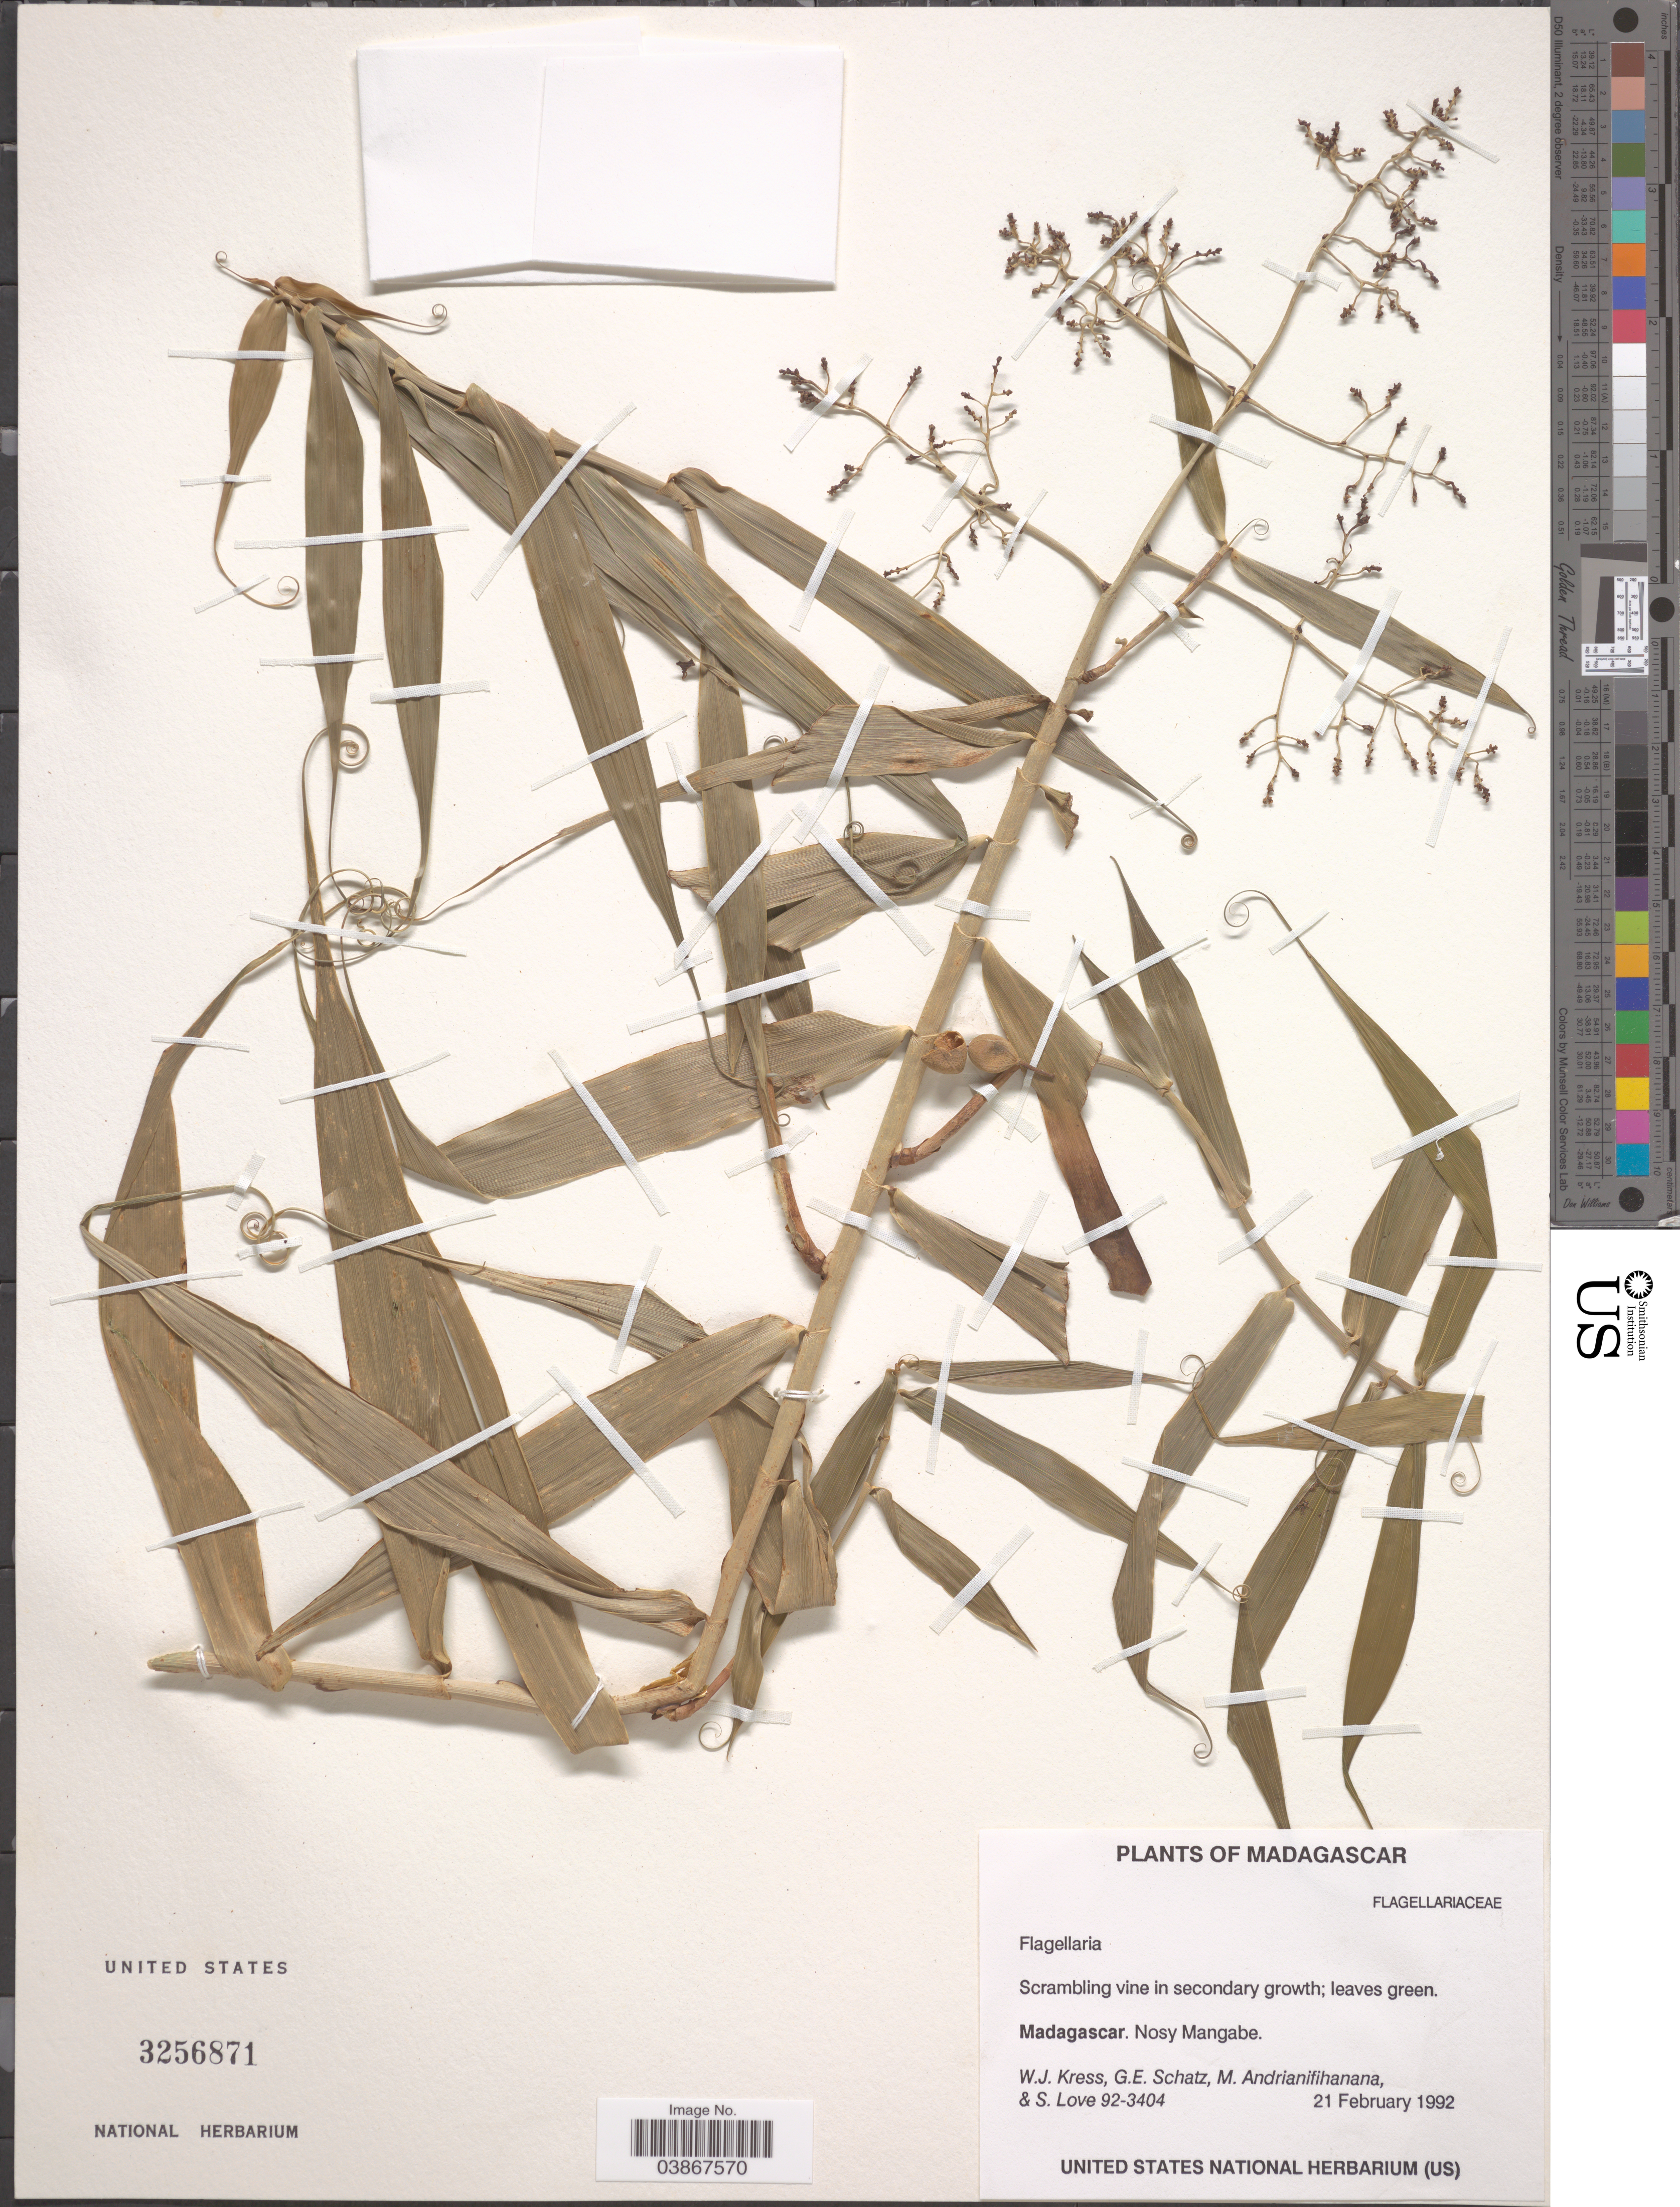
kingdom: Plantae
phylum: Tracheophyta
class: Liliopsida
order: Poales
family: Flagellariaceae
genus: Flagellaria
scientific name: Flagellaria indica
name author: L.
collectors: W. J. Kress, G. Schatz, M. Andrianifihanana & S. Love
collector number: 92-3404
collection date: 1992-02-21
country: Madagascar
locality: Nosy Mangabe.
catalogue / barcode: US 3256871